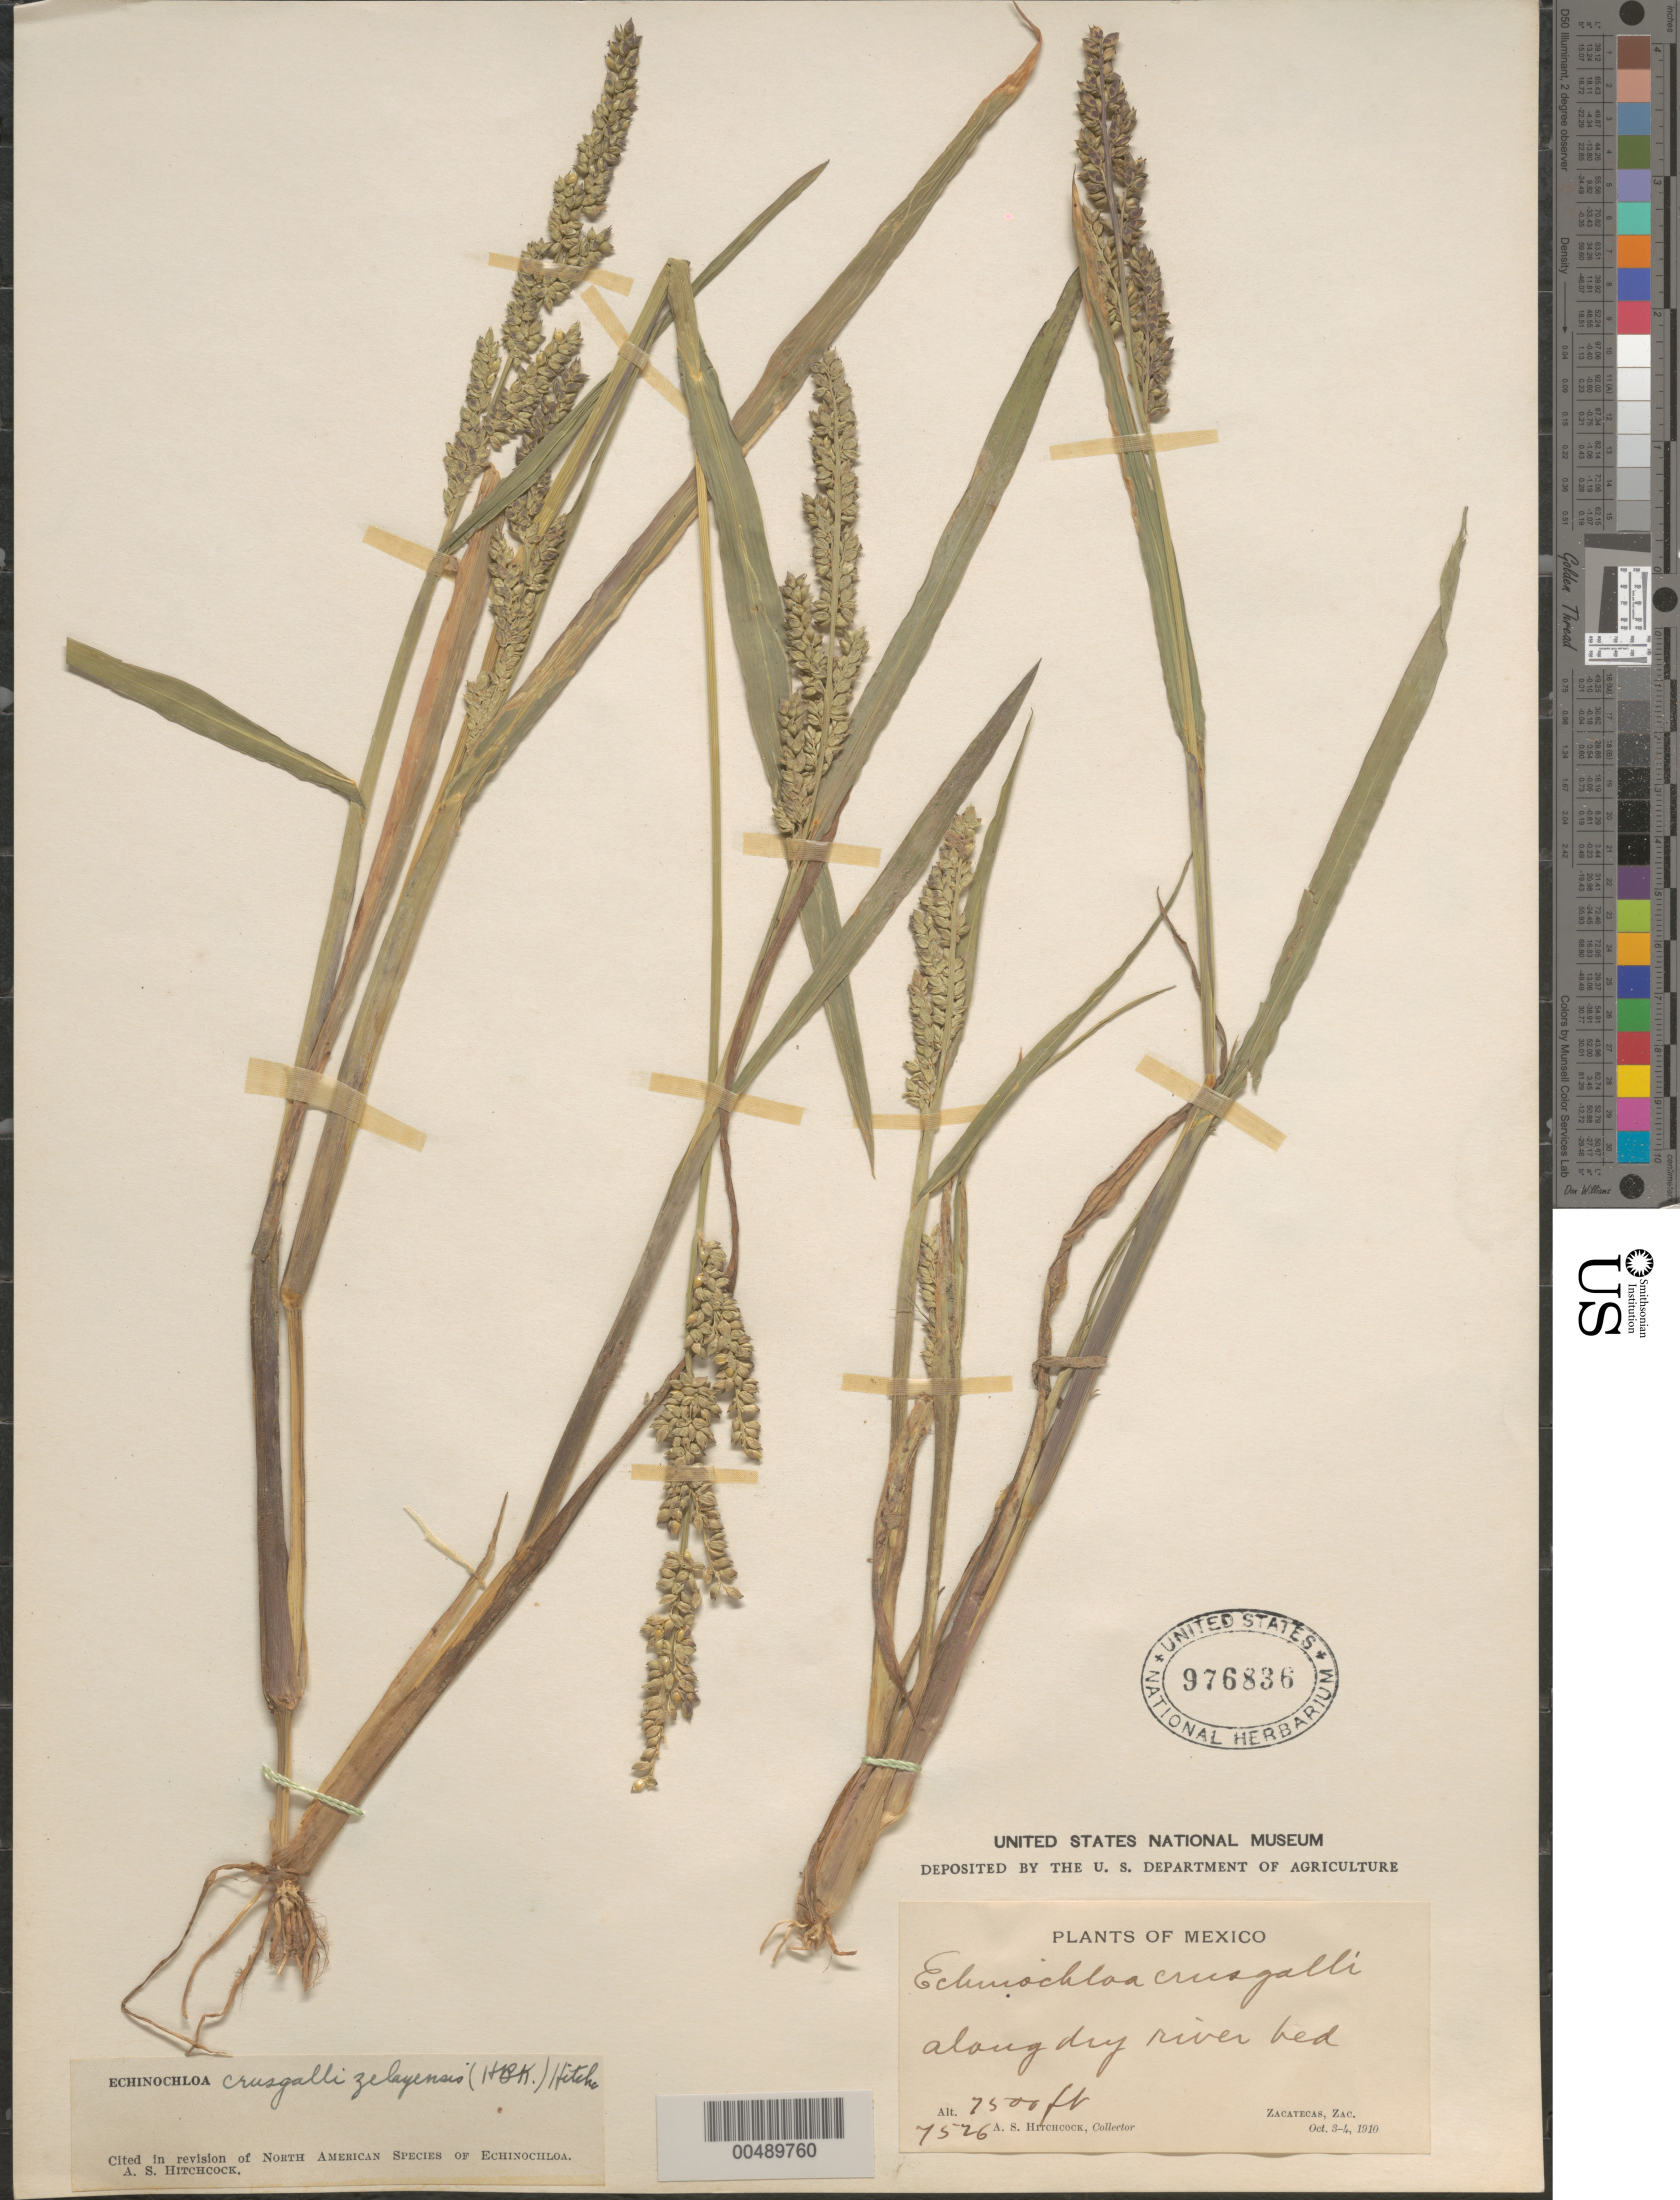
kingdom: Plantae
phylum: Tracheophyta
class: Liliopsida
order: Poales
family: Poaceae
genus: Echinochloa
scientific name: Echinochloa crus-galli var. zelayensis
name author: (Kunth) Hitchc.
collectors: A. S. Hitchcock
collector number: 7526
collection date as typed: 3 Oct 1910 to 4 Oct 1910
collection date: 1910-10-03/1910-10-04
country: Mexico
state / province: Zacatecas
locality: Zacatecas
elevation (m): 2286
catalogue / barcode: US 976836